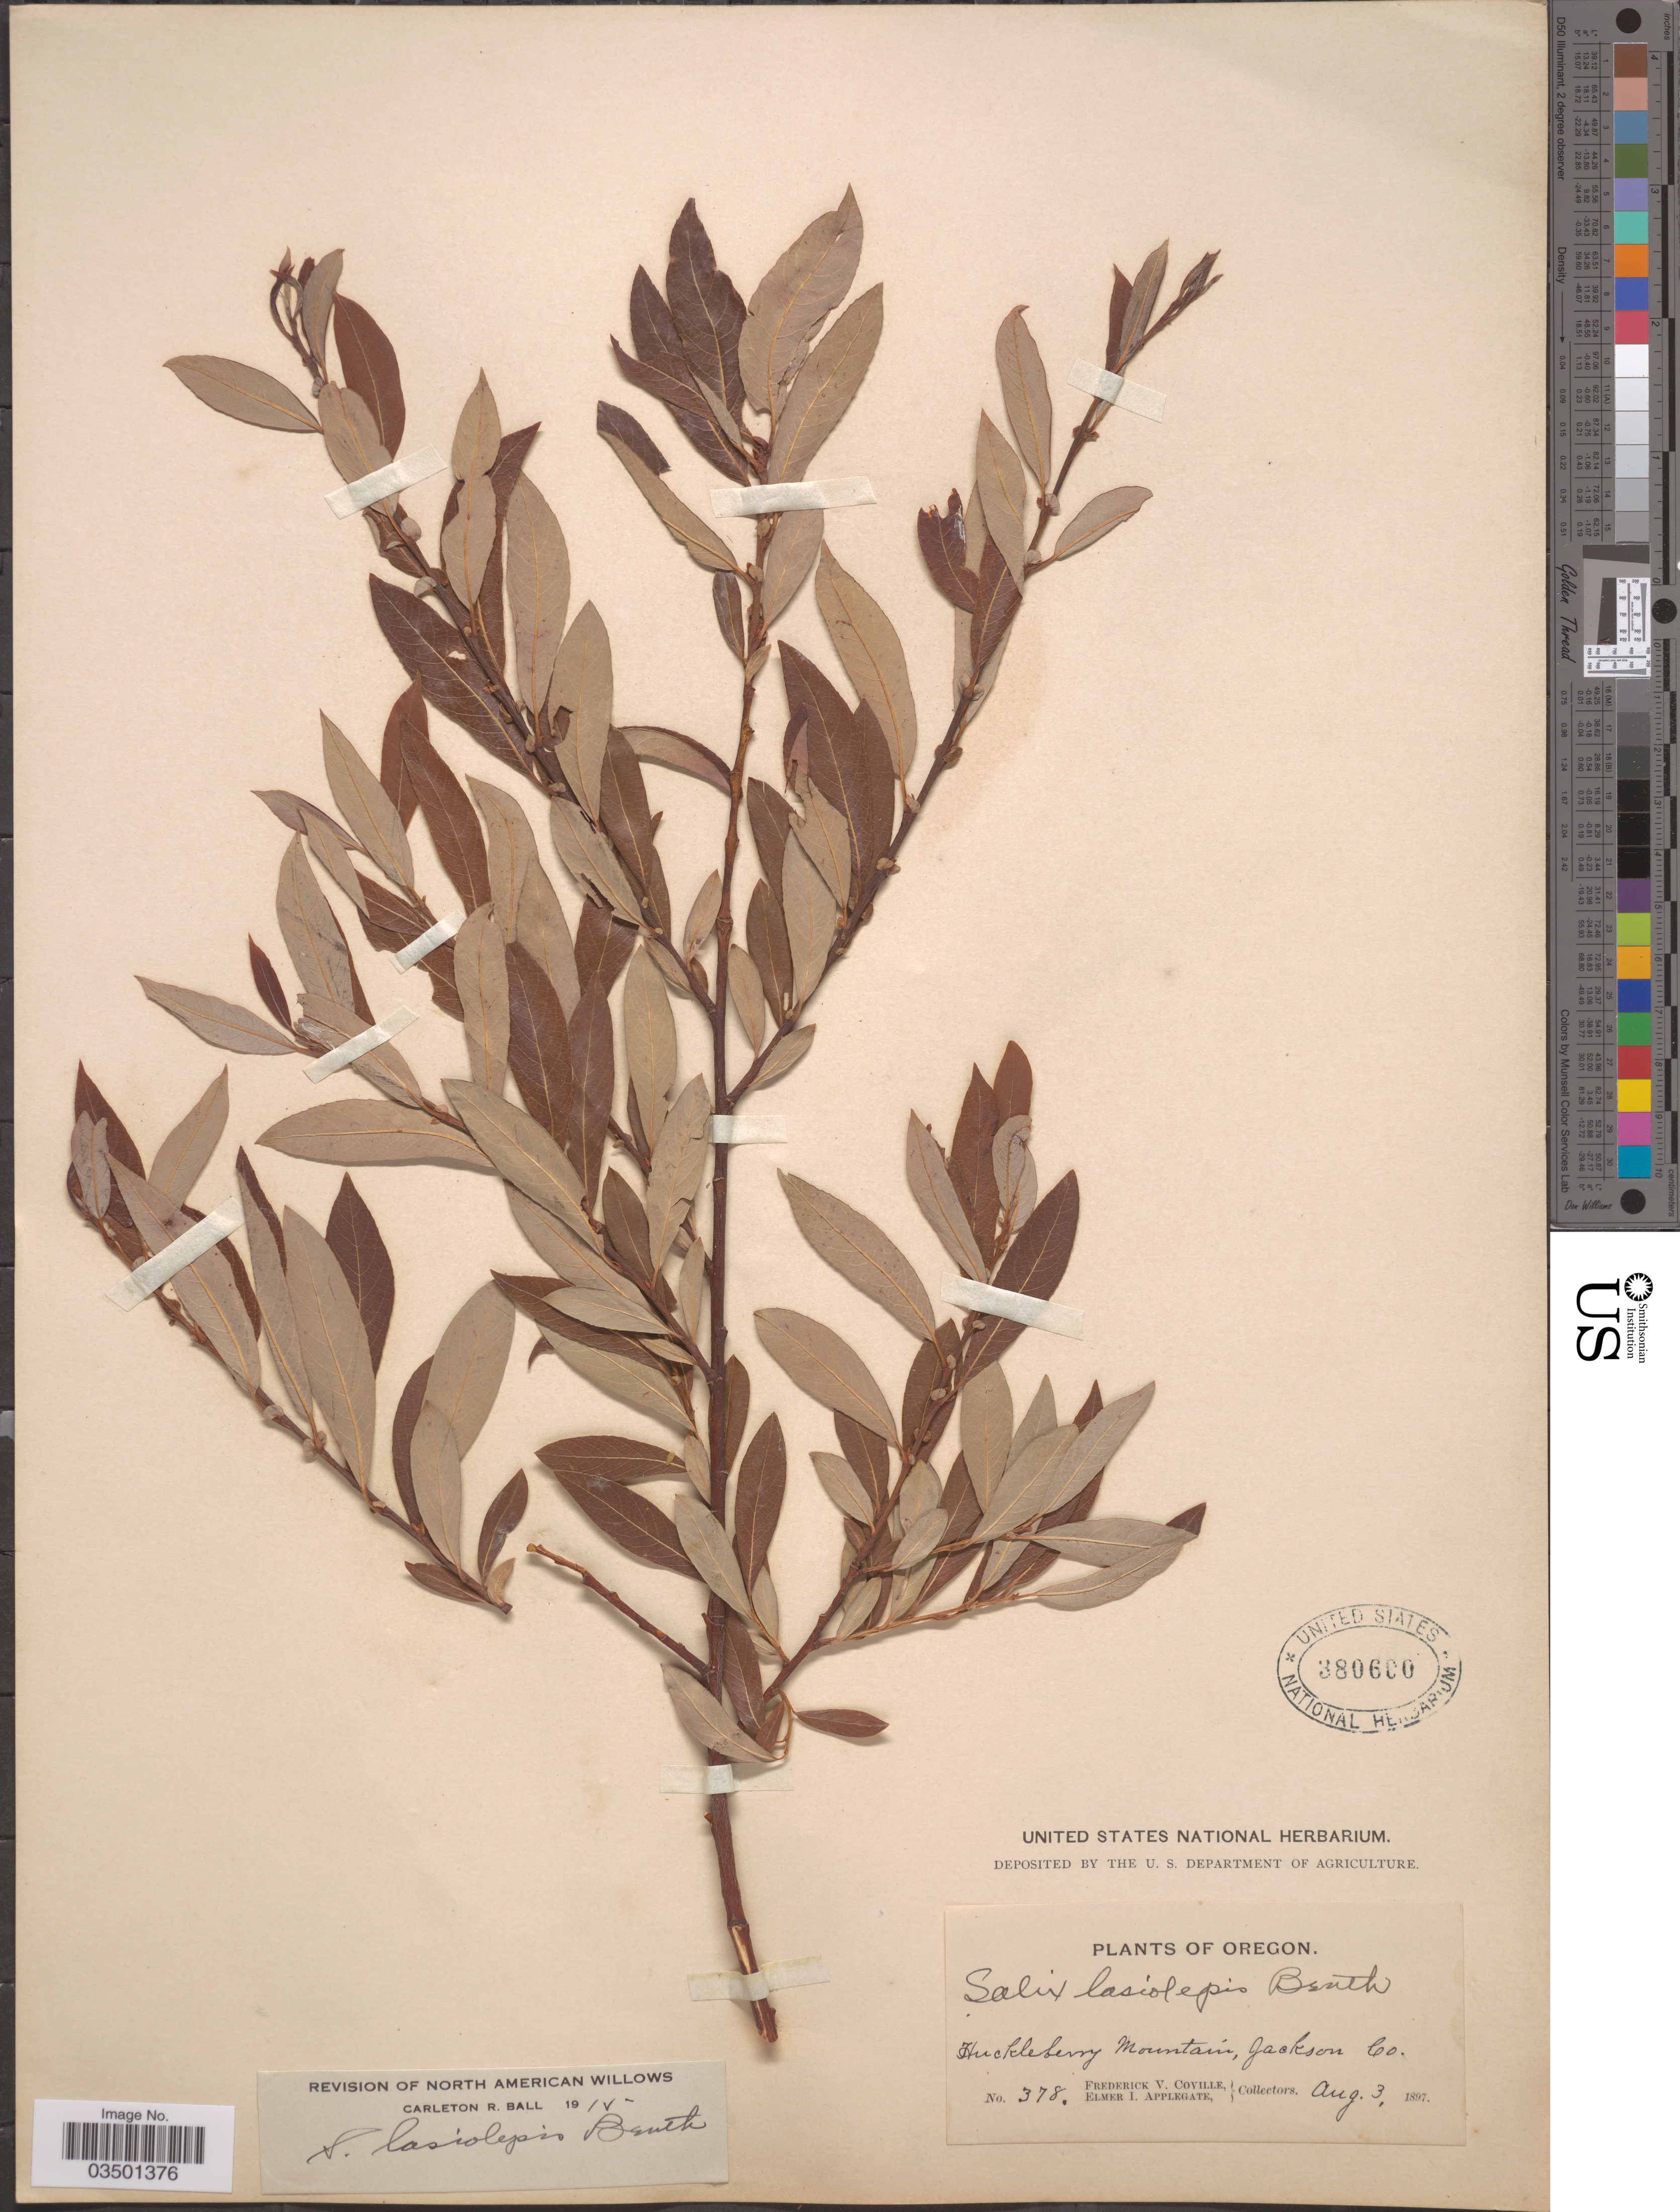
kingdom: Plantae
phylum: Tracheophyta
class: Magnoliopsida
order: Malpighiales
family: Salicaceae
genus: Salix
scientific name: Salix lasiolepis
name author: Benth.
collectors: F. V. Coville & E. I. Applegate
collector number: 378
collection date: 1897-08-03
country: United States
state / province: Oregon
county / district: Jackson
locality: Huckleberry Mountain, Jackson Co.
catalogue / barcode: US 380600